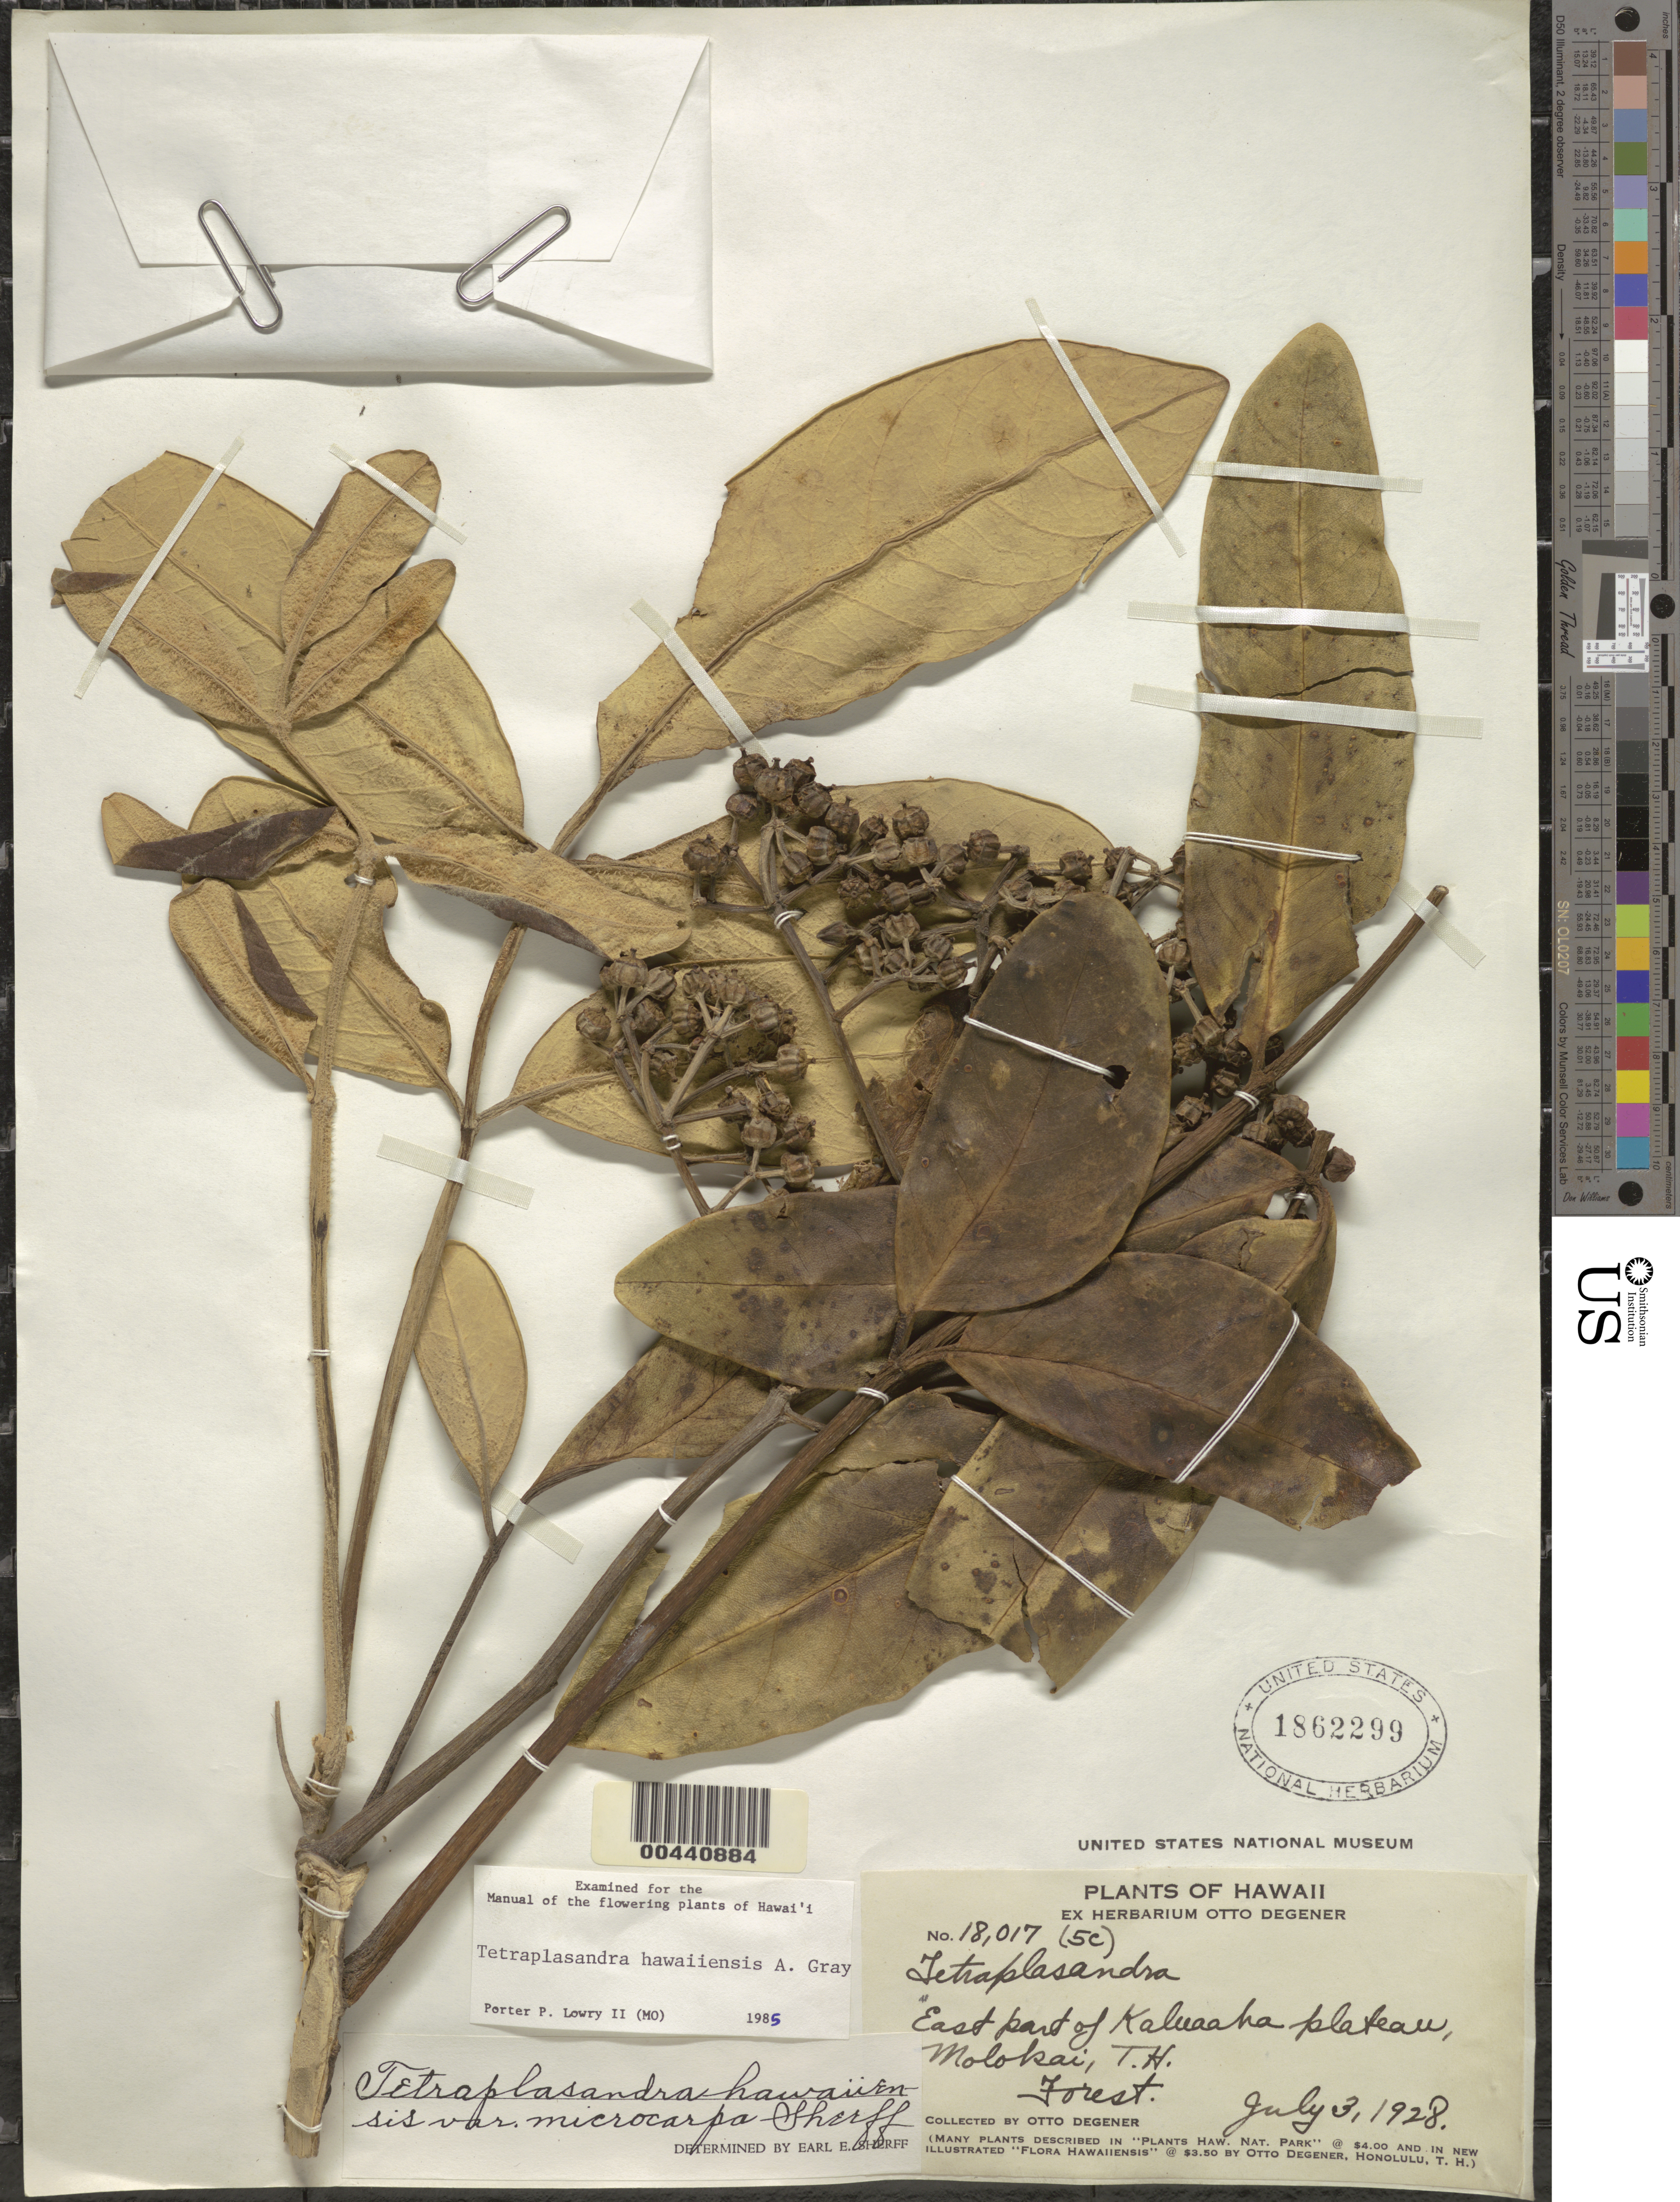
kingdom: Plantae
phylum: Tracheophyta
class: Magnoliopsida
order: Apiales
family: Araliaceae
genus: Polyscias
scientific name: Polyscias hawaiensis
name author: (A. Gray) Lowry & G. M. Plunkett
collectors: O. Degener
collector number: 18017 (5c)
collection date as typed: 3 Jul 1928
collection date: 1928-07-03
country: United States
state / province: Hawaii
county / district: Maui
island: Moloka'i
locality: East part of Kaluaaha Plateau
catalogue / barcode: US 1862299